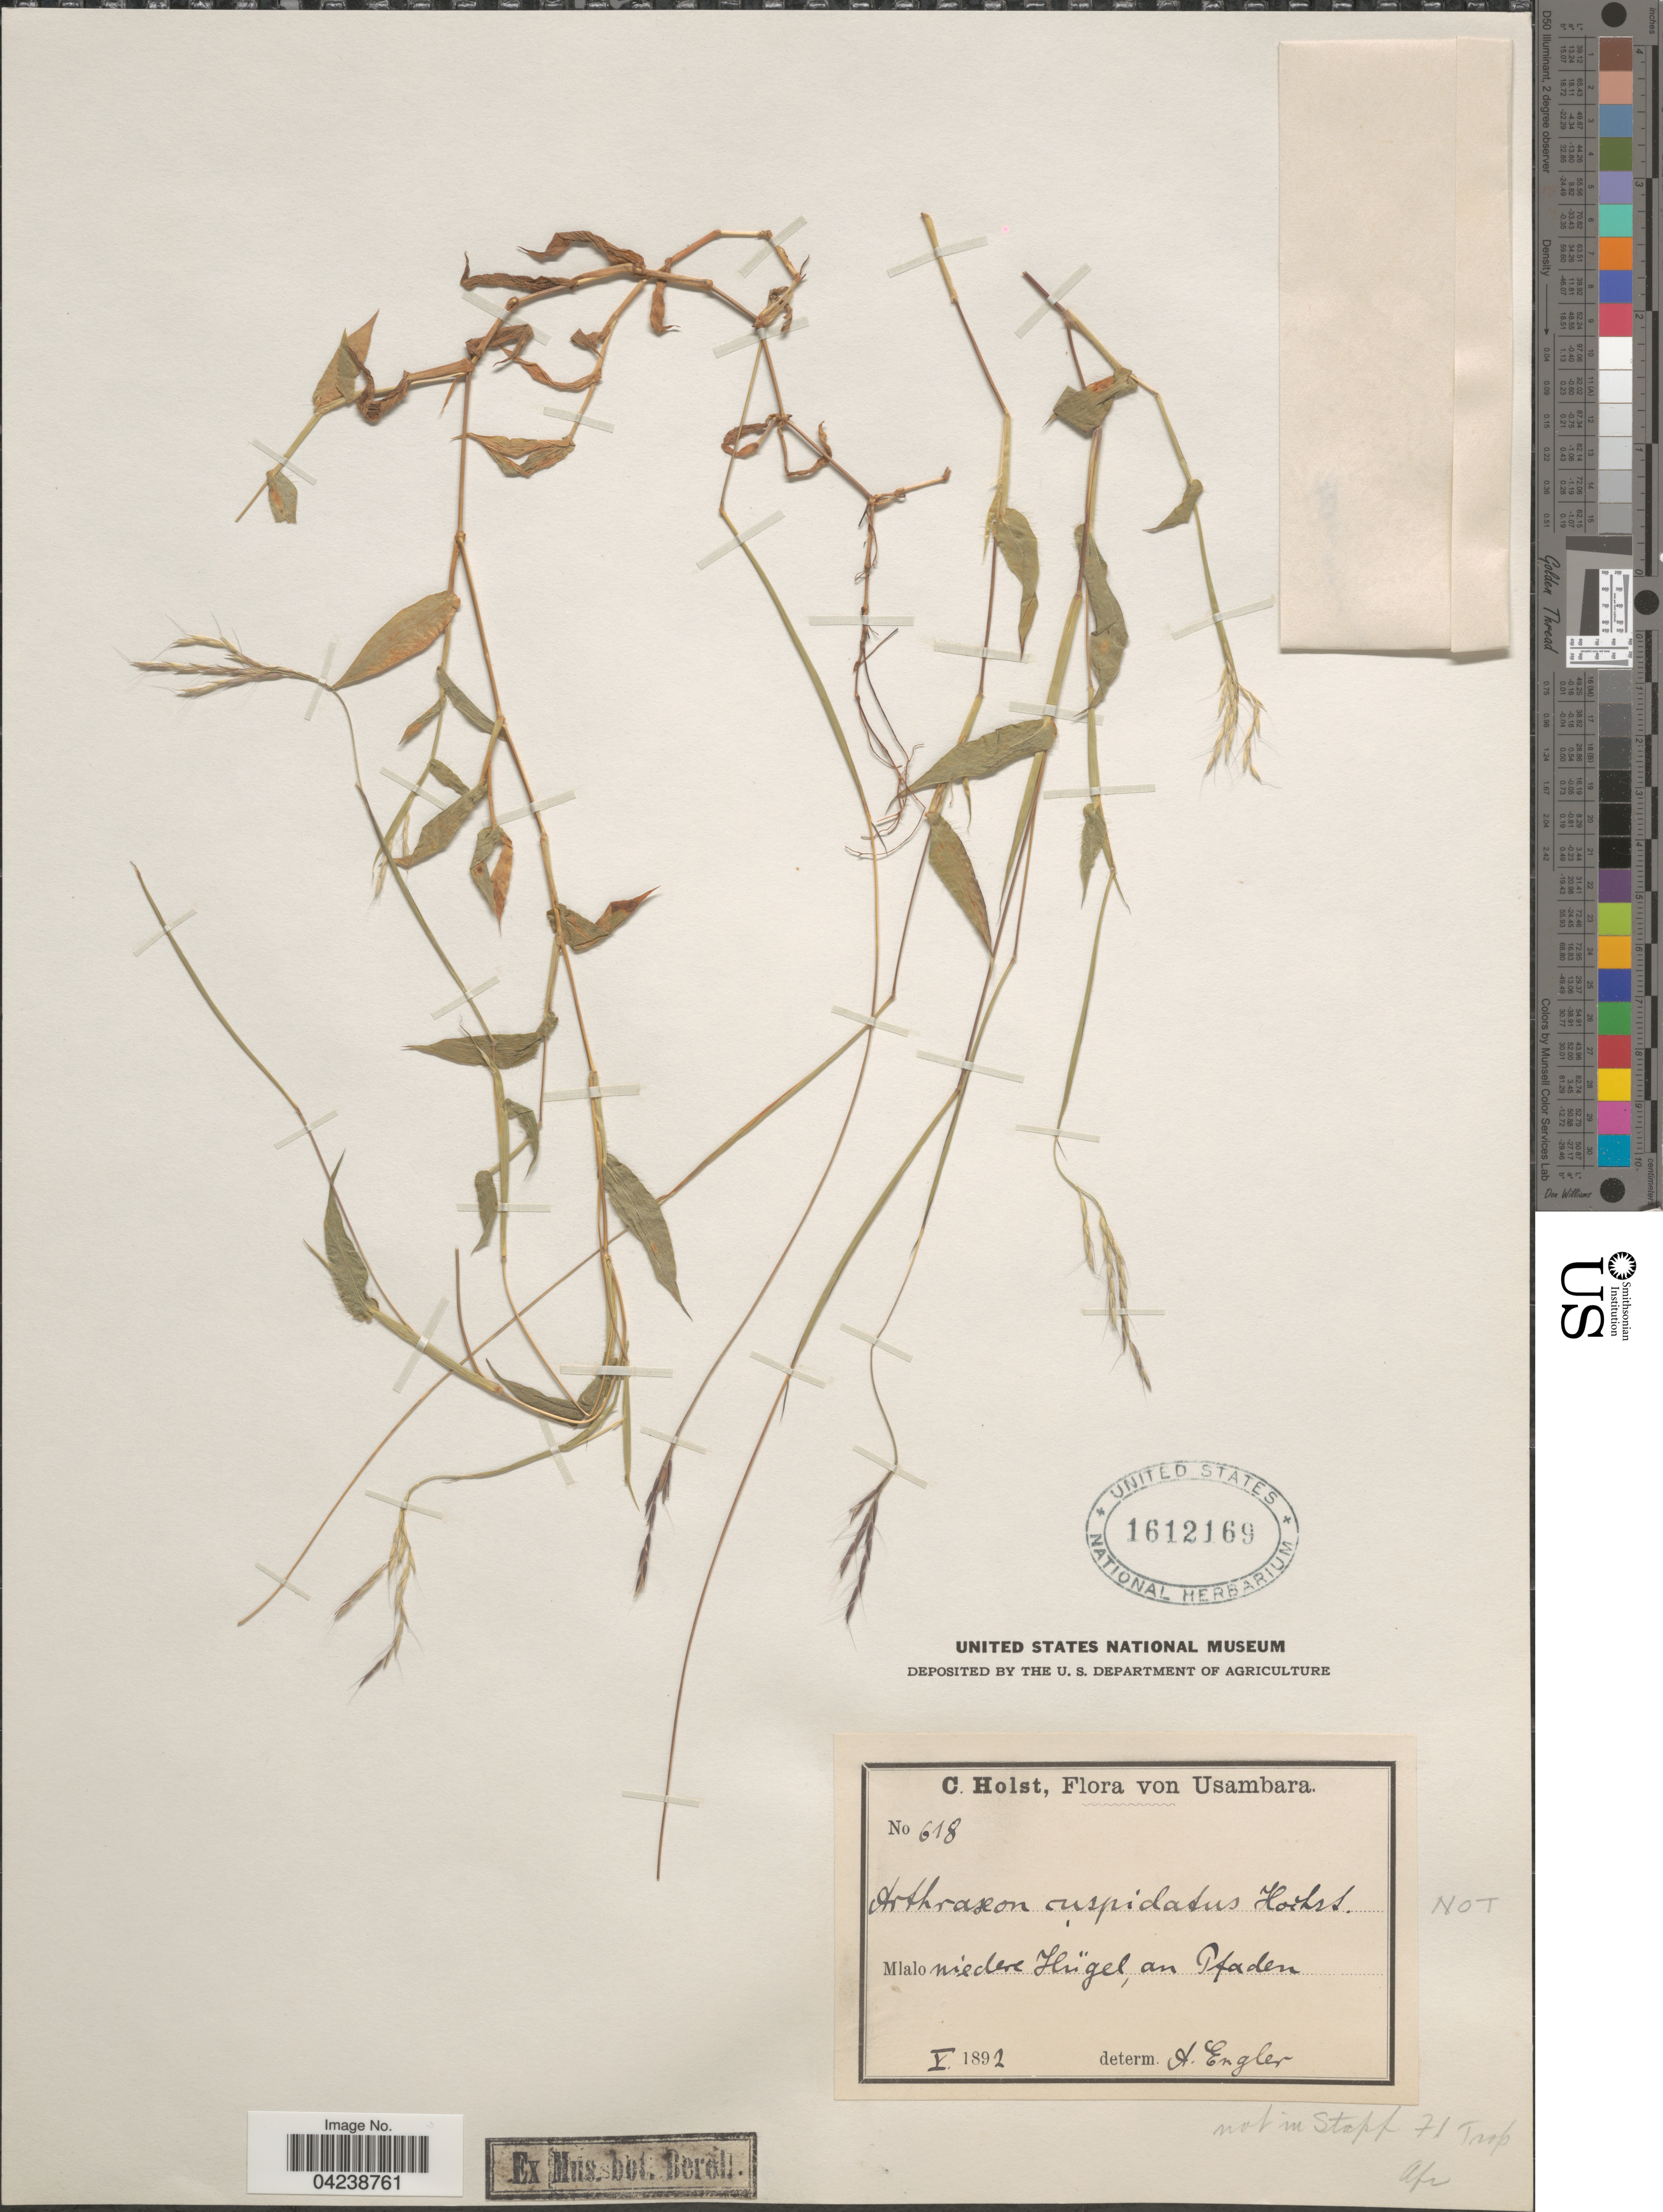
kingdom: Plantae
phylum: Tracheophyta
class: Liliopsida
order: Poales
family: Poaceae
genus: Arthraxon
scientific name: Arthraxon sp.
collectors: C. H. Holst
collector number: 618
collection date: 1892-05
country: Tanzania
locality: Usambara. Mlalo niedere Hügel, an Pfaden.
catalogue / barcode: US 1612169